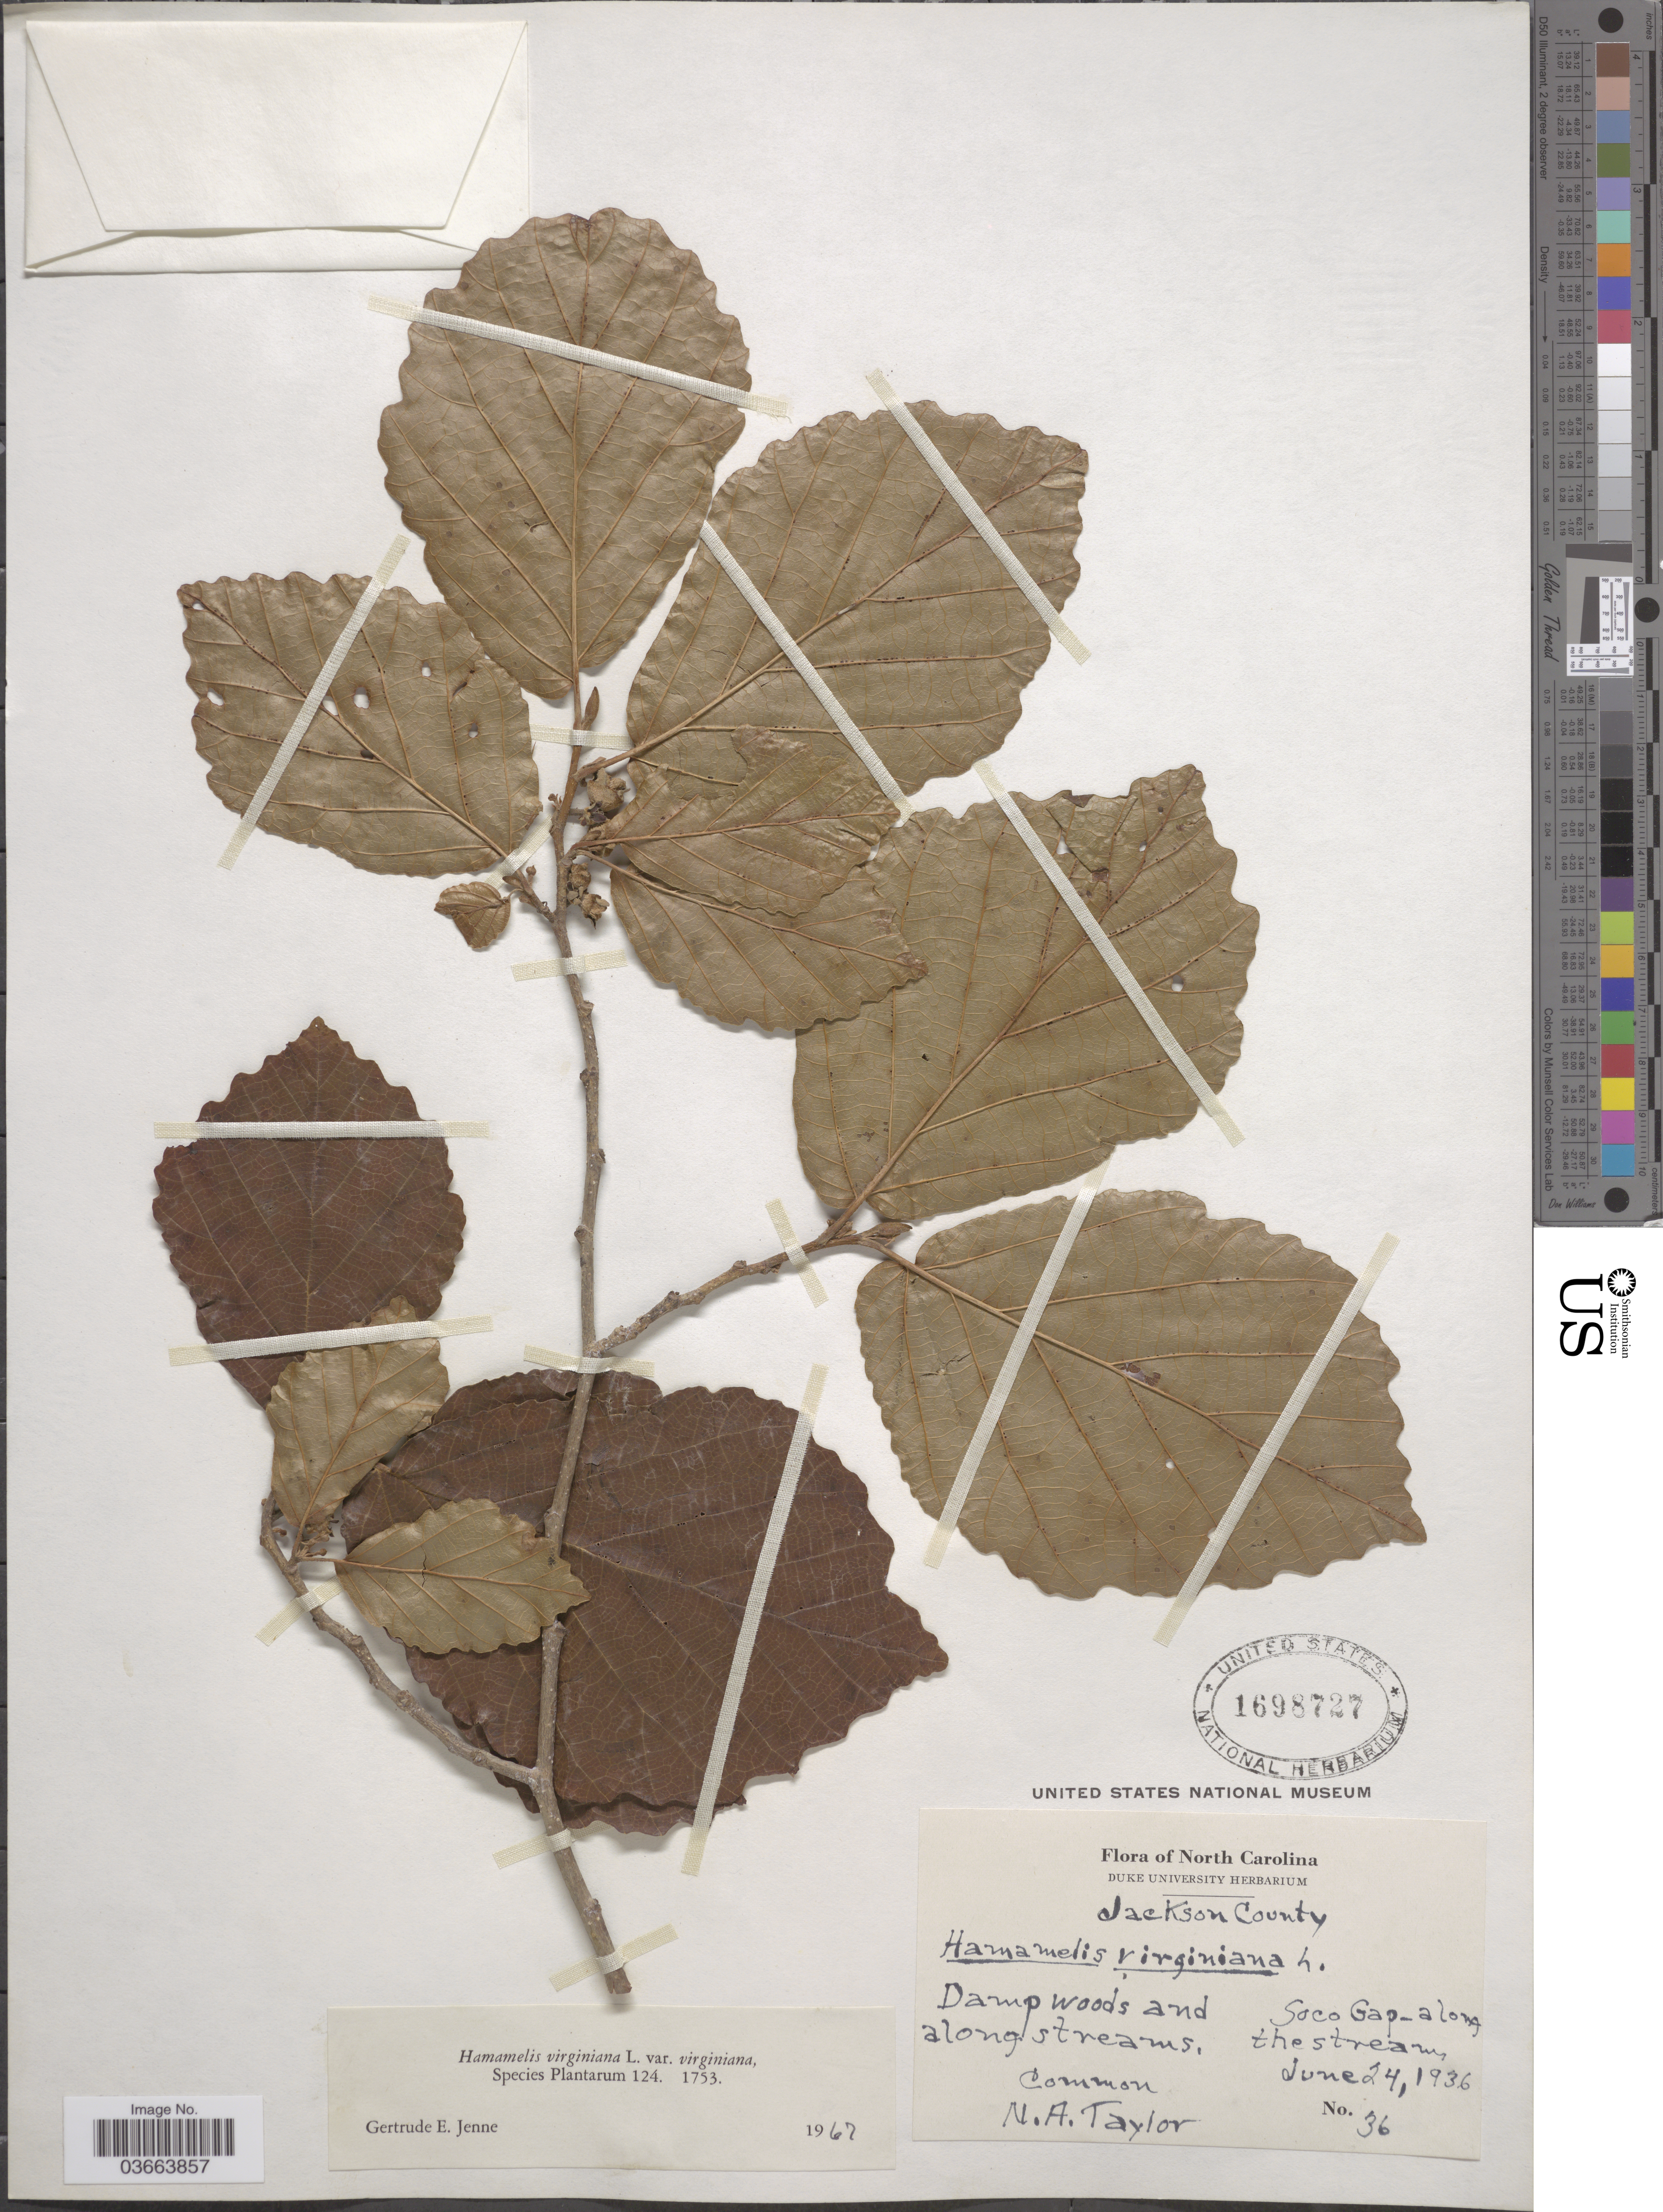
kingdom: Plantae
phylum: Tracheophyta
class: Magnoliopsida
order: Saxifragales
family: Hamamelidaceae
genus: Hamamelis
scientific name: Hamamelis virginiana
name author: L.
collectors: N. Taylor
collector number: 36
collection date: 1936-06-24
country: United States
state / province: North Carolina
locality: Jackson County. Soco Gap-along the stream.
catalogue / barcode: US 1698727